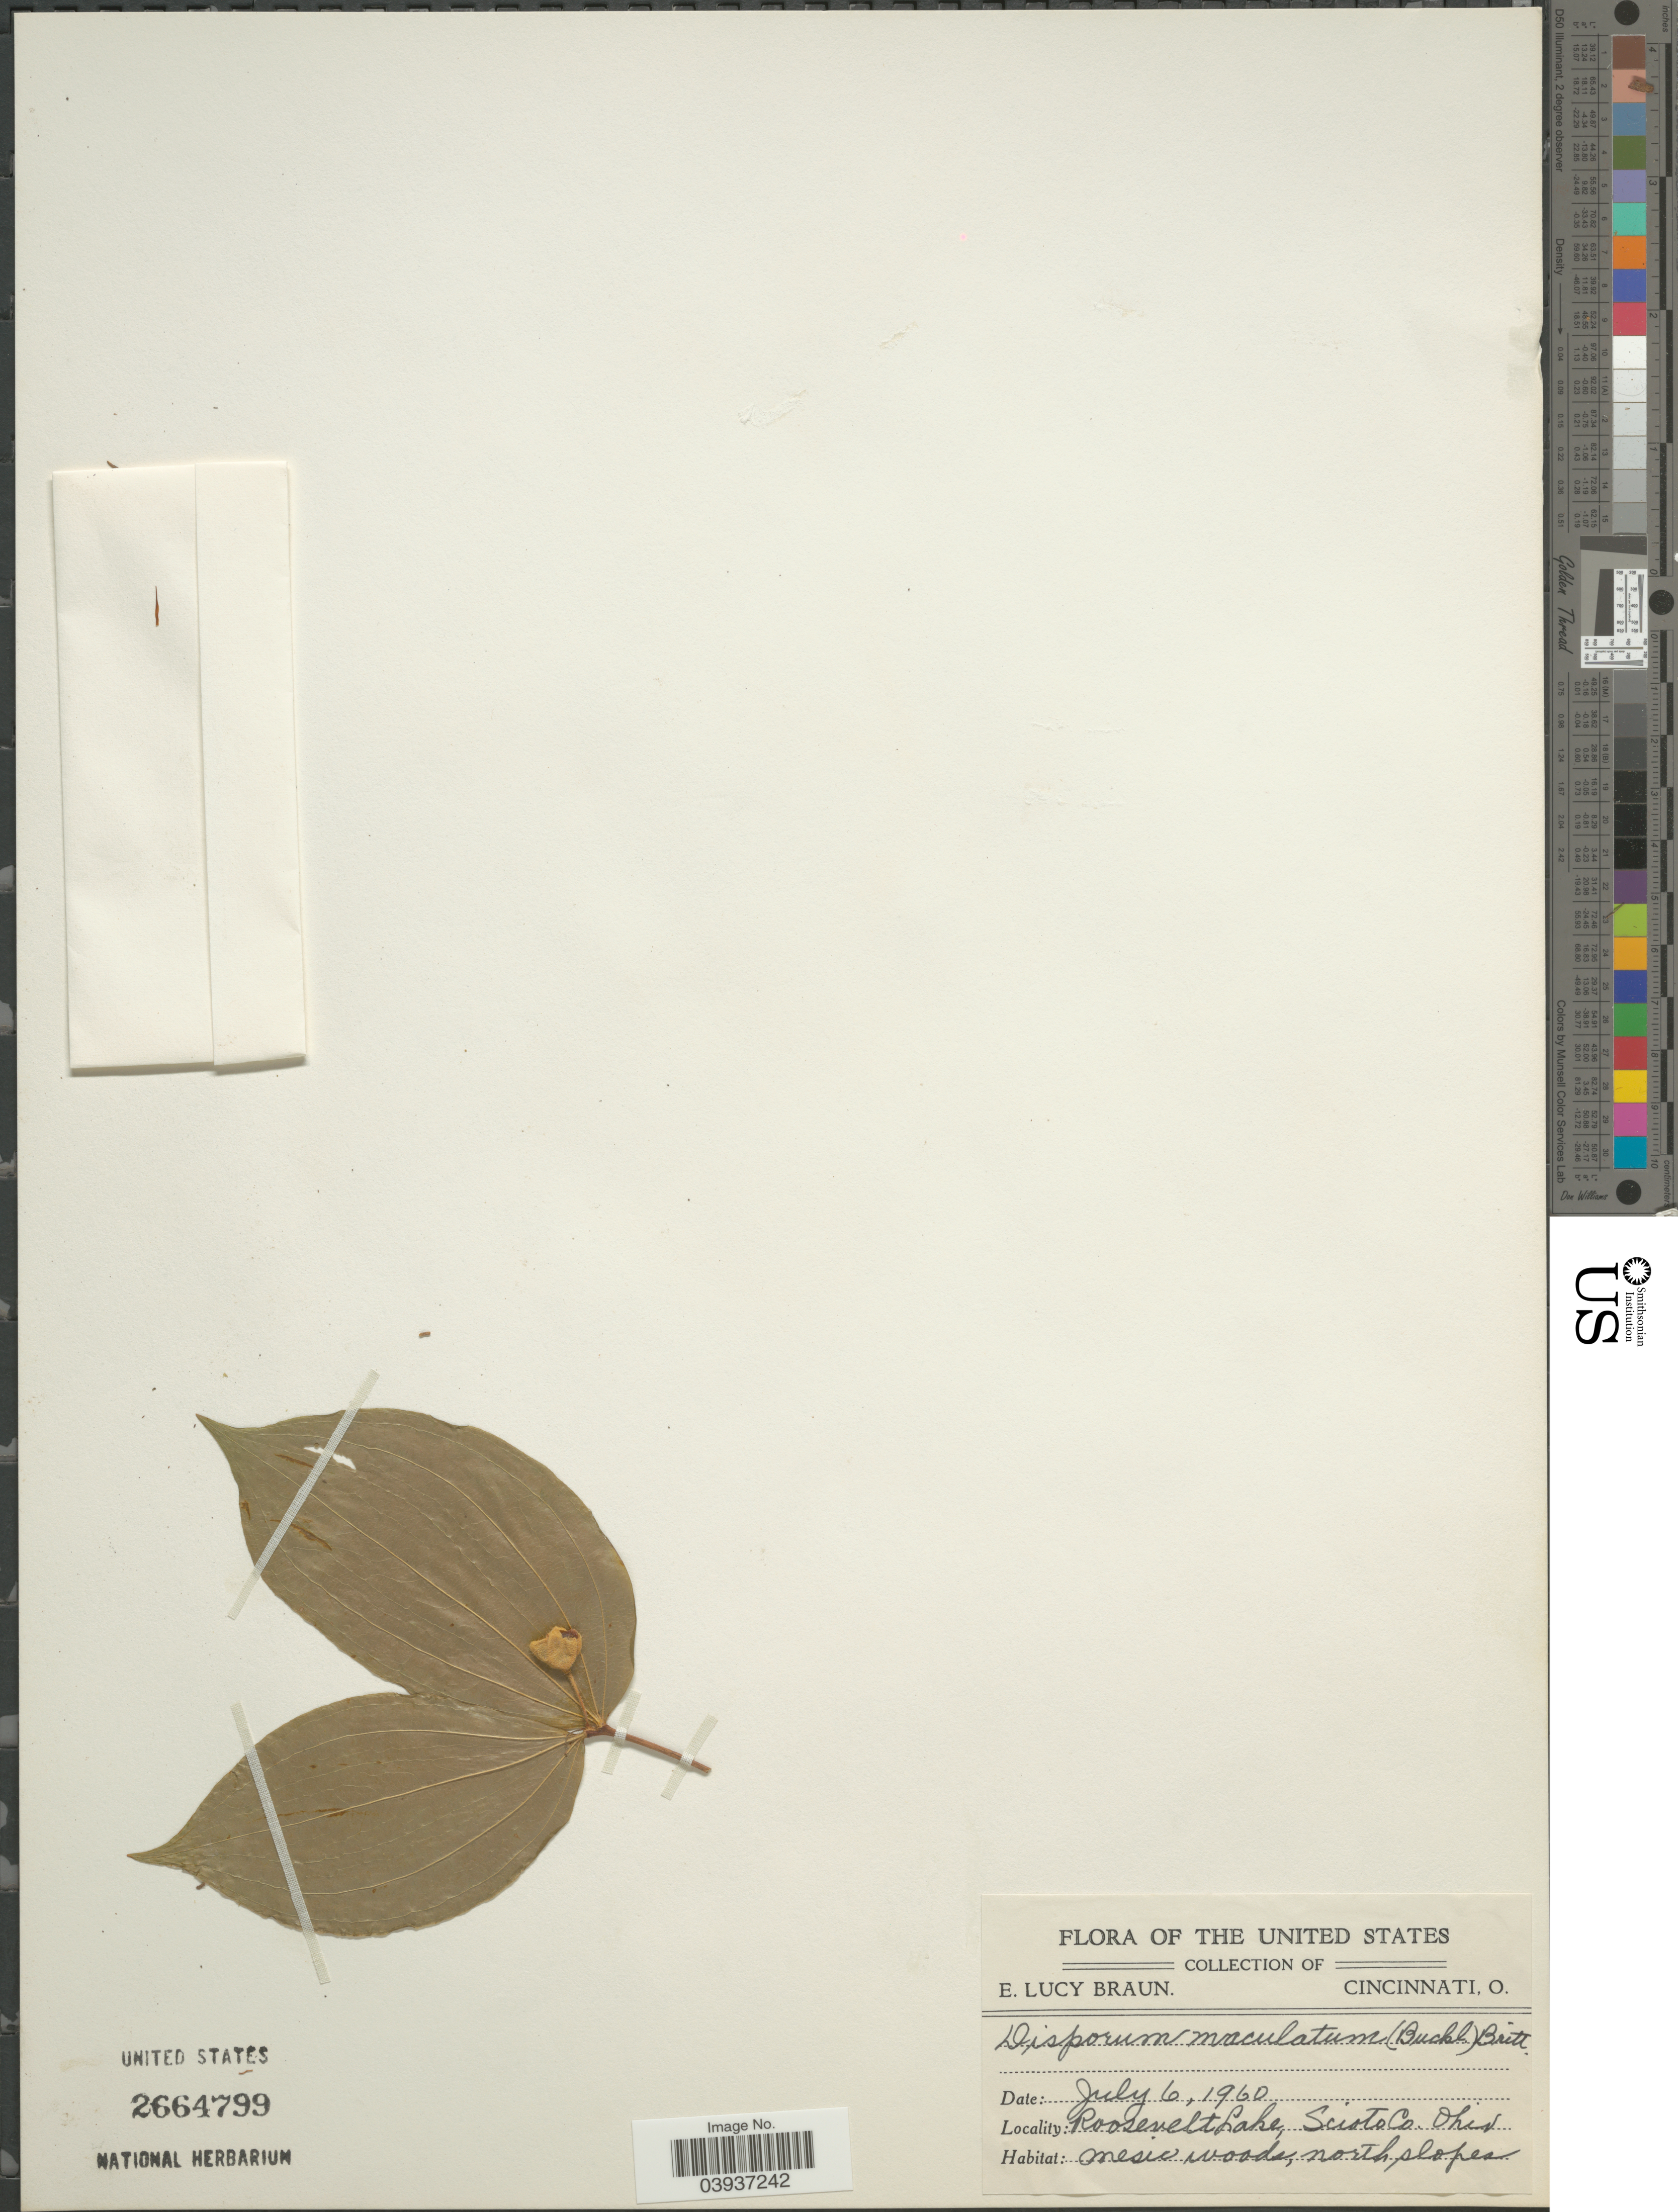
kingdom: Plantae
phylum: Tracheophyta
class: Liliopsida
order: Liliales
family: Colchicaceae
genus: Disporum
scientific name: Disporum maculatum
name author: (Buckley) Britton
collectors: E. L. Braun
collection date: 1960-07-06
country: United States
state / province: Ohio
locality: Roosevelt Lake, Scioto Co. mesic woods, north slopes.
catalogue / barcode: US 2664799